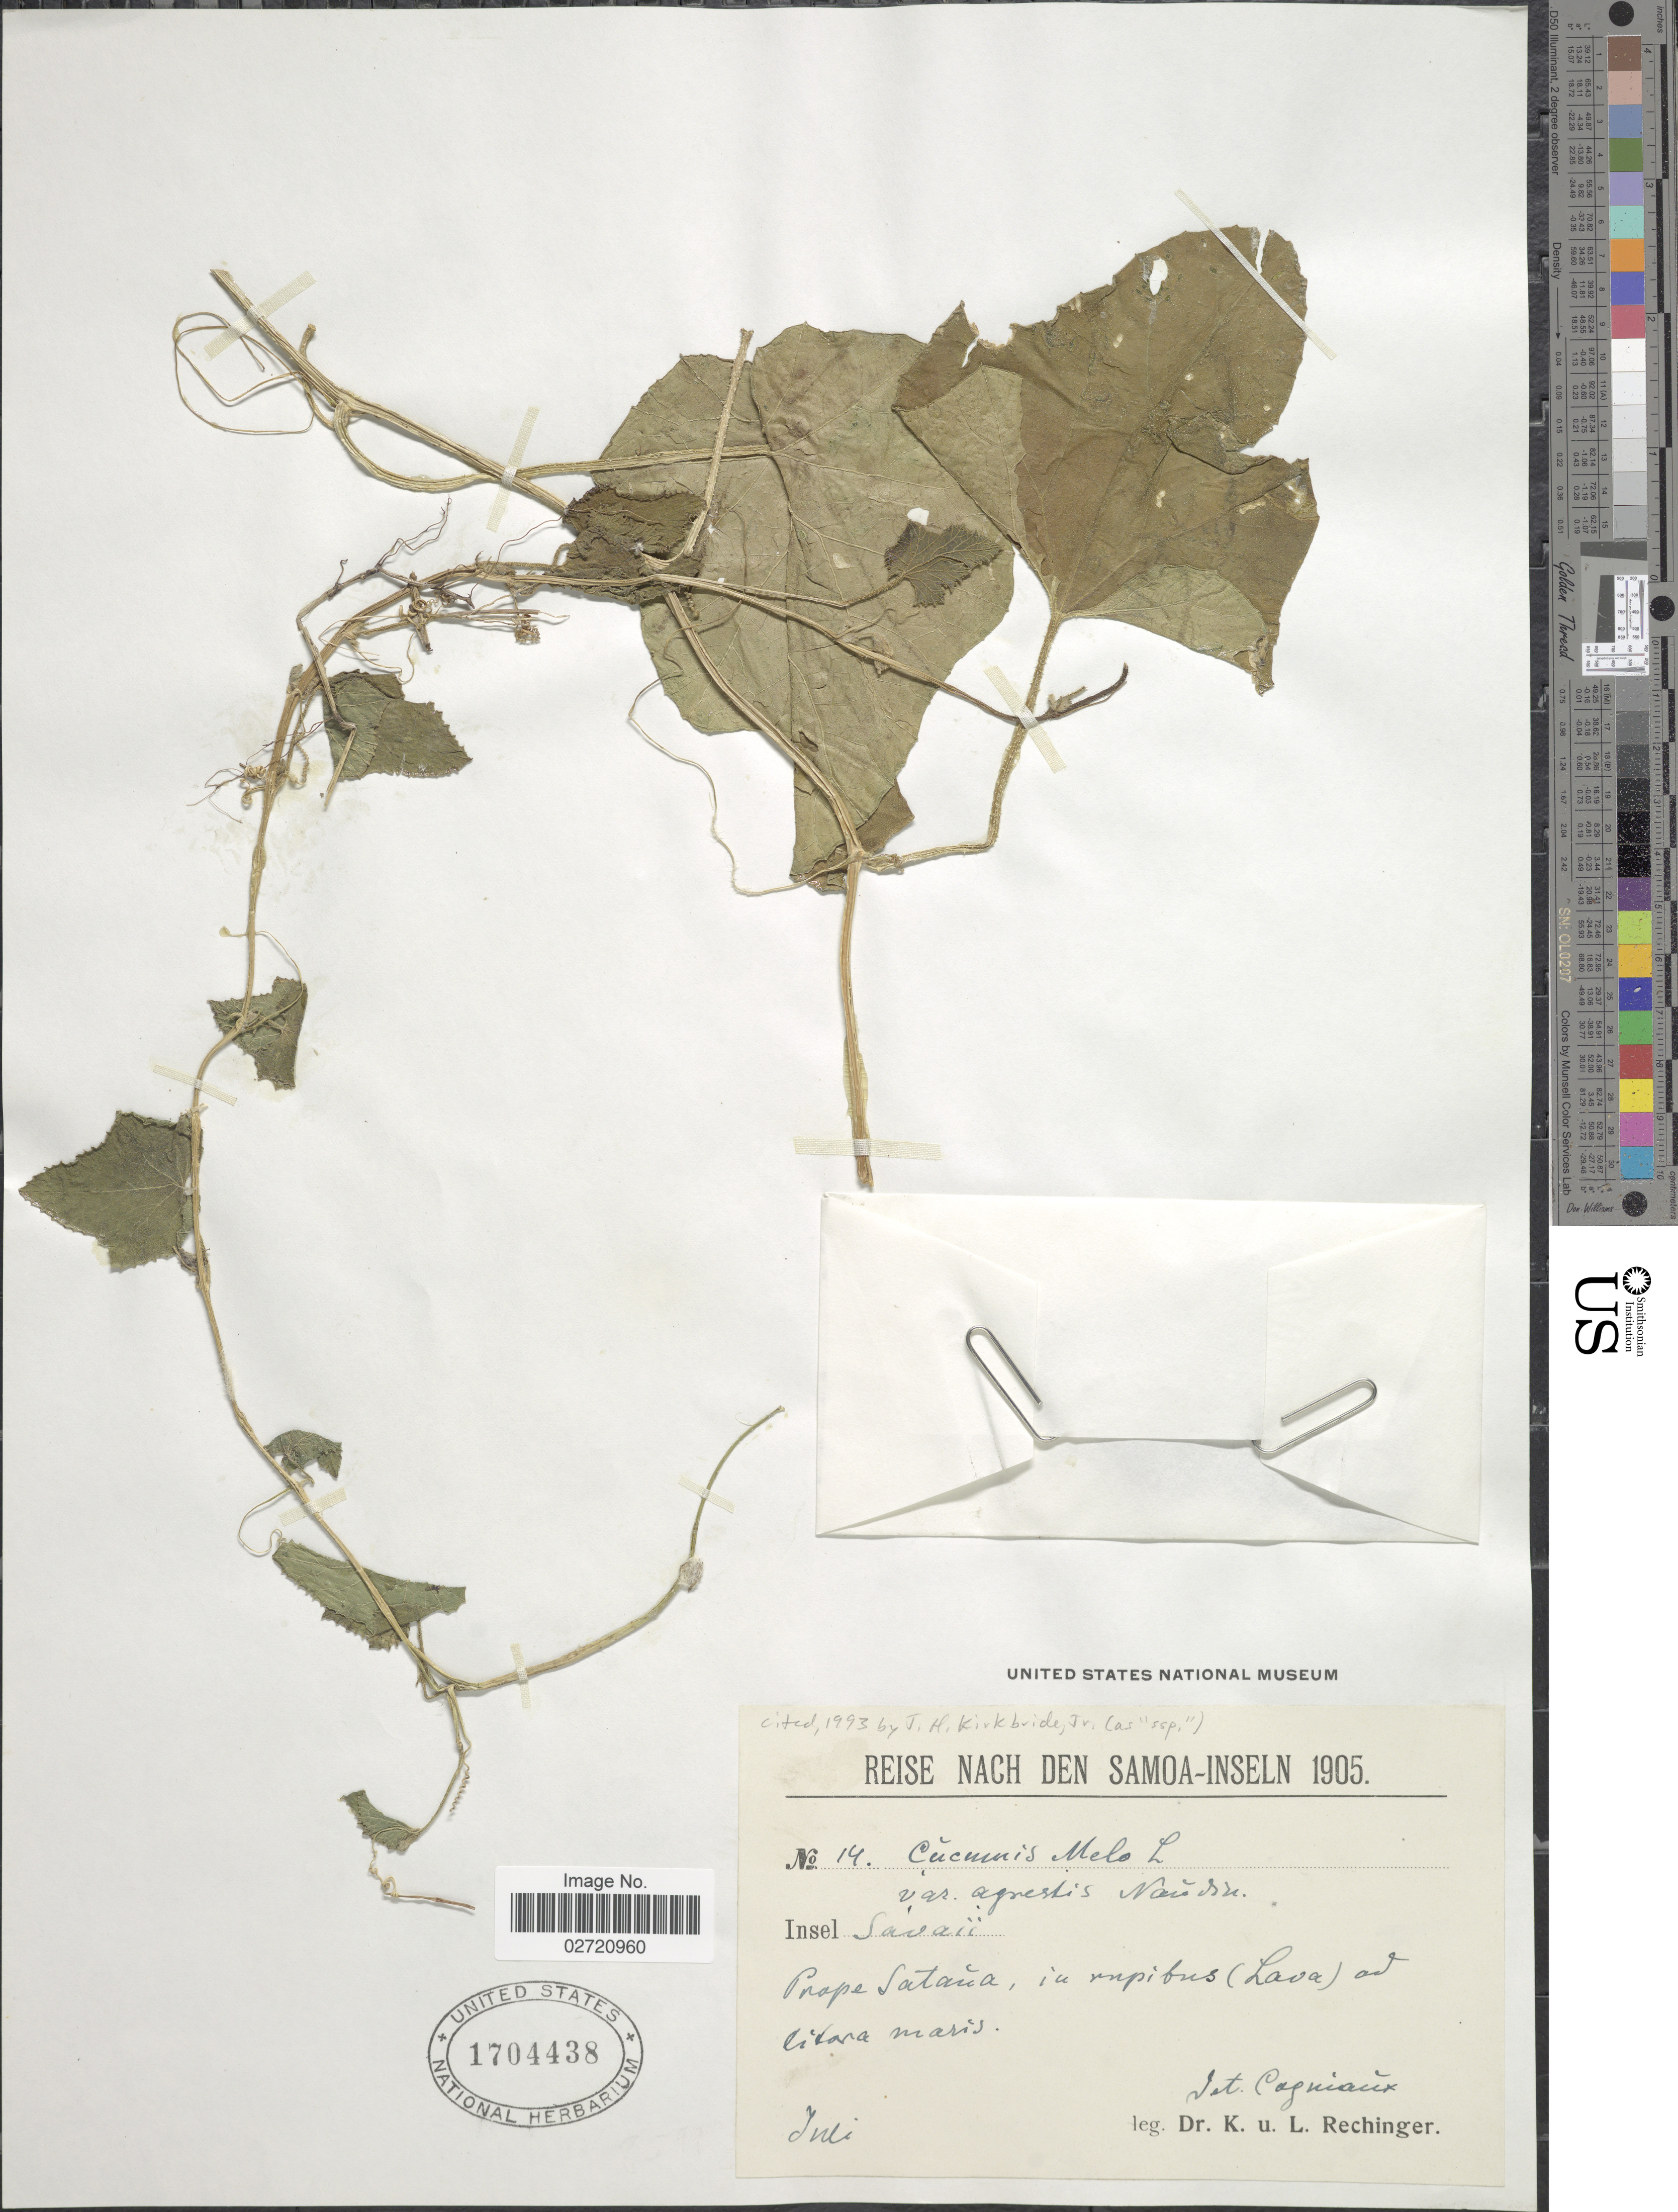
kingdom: Plantae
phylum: Tracheophyta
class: Magnoliopsida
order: Cucurbitales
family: Cucurbitaceae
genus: Cucumis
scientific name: Cucumis melo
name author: L.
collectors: K. Rechinger & L. Rechinger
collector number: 14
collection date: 1905-07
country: Samoa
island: Savai'i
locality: Samoa-Inseln. Savaii. Prope Satania in rupibis (Lava) ad litora maris [interpreted]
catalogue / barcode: US 1704438